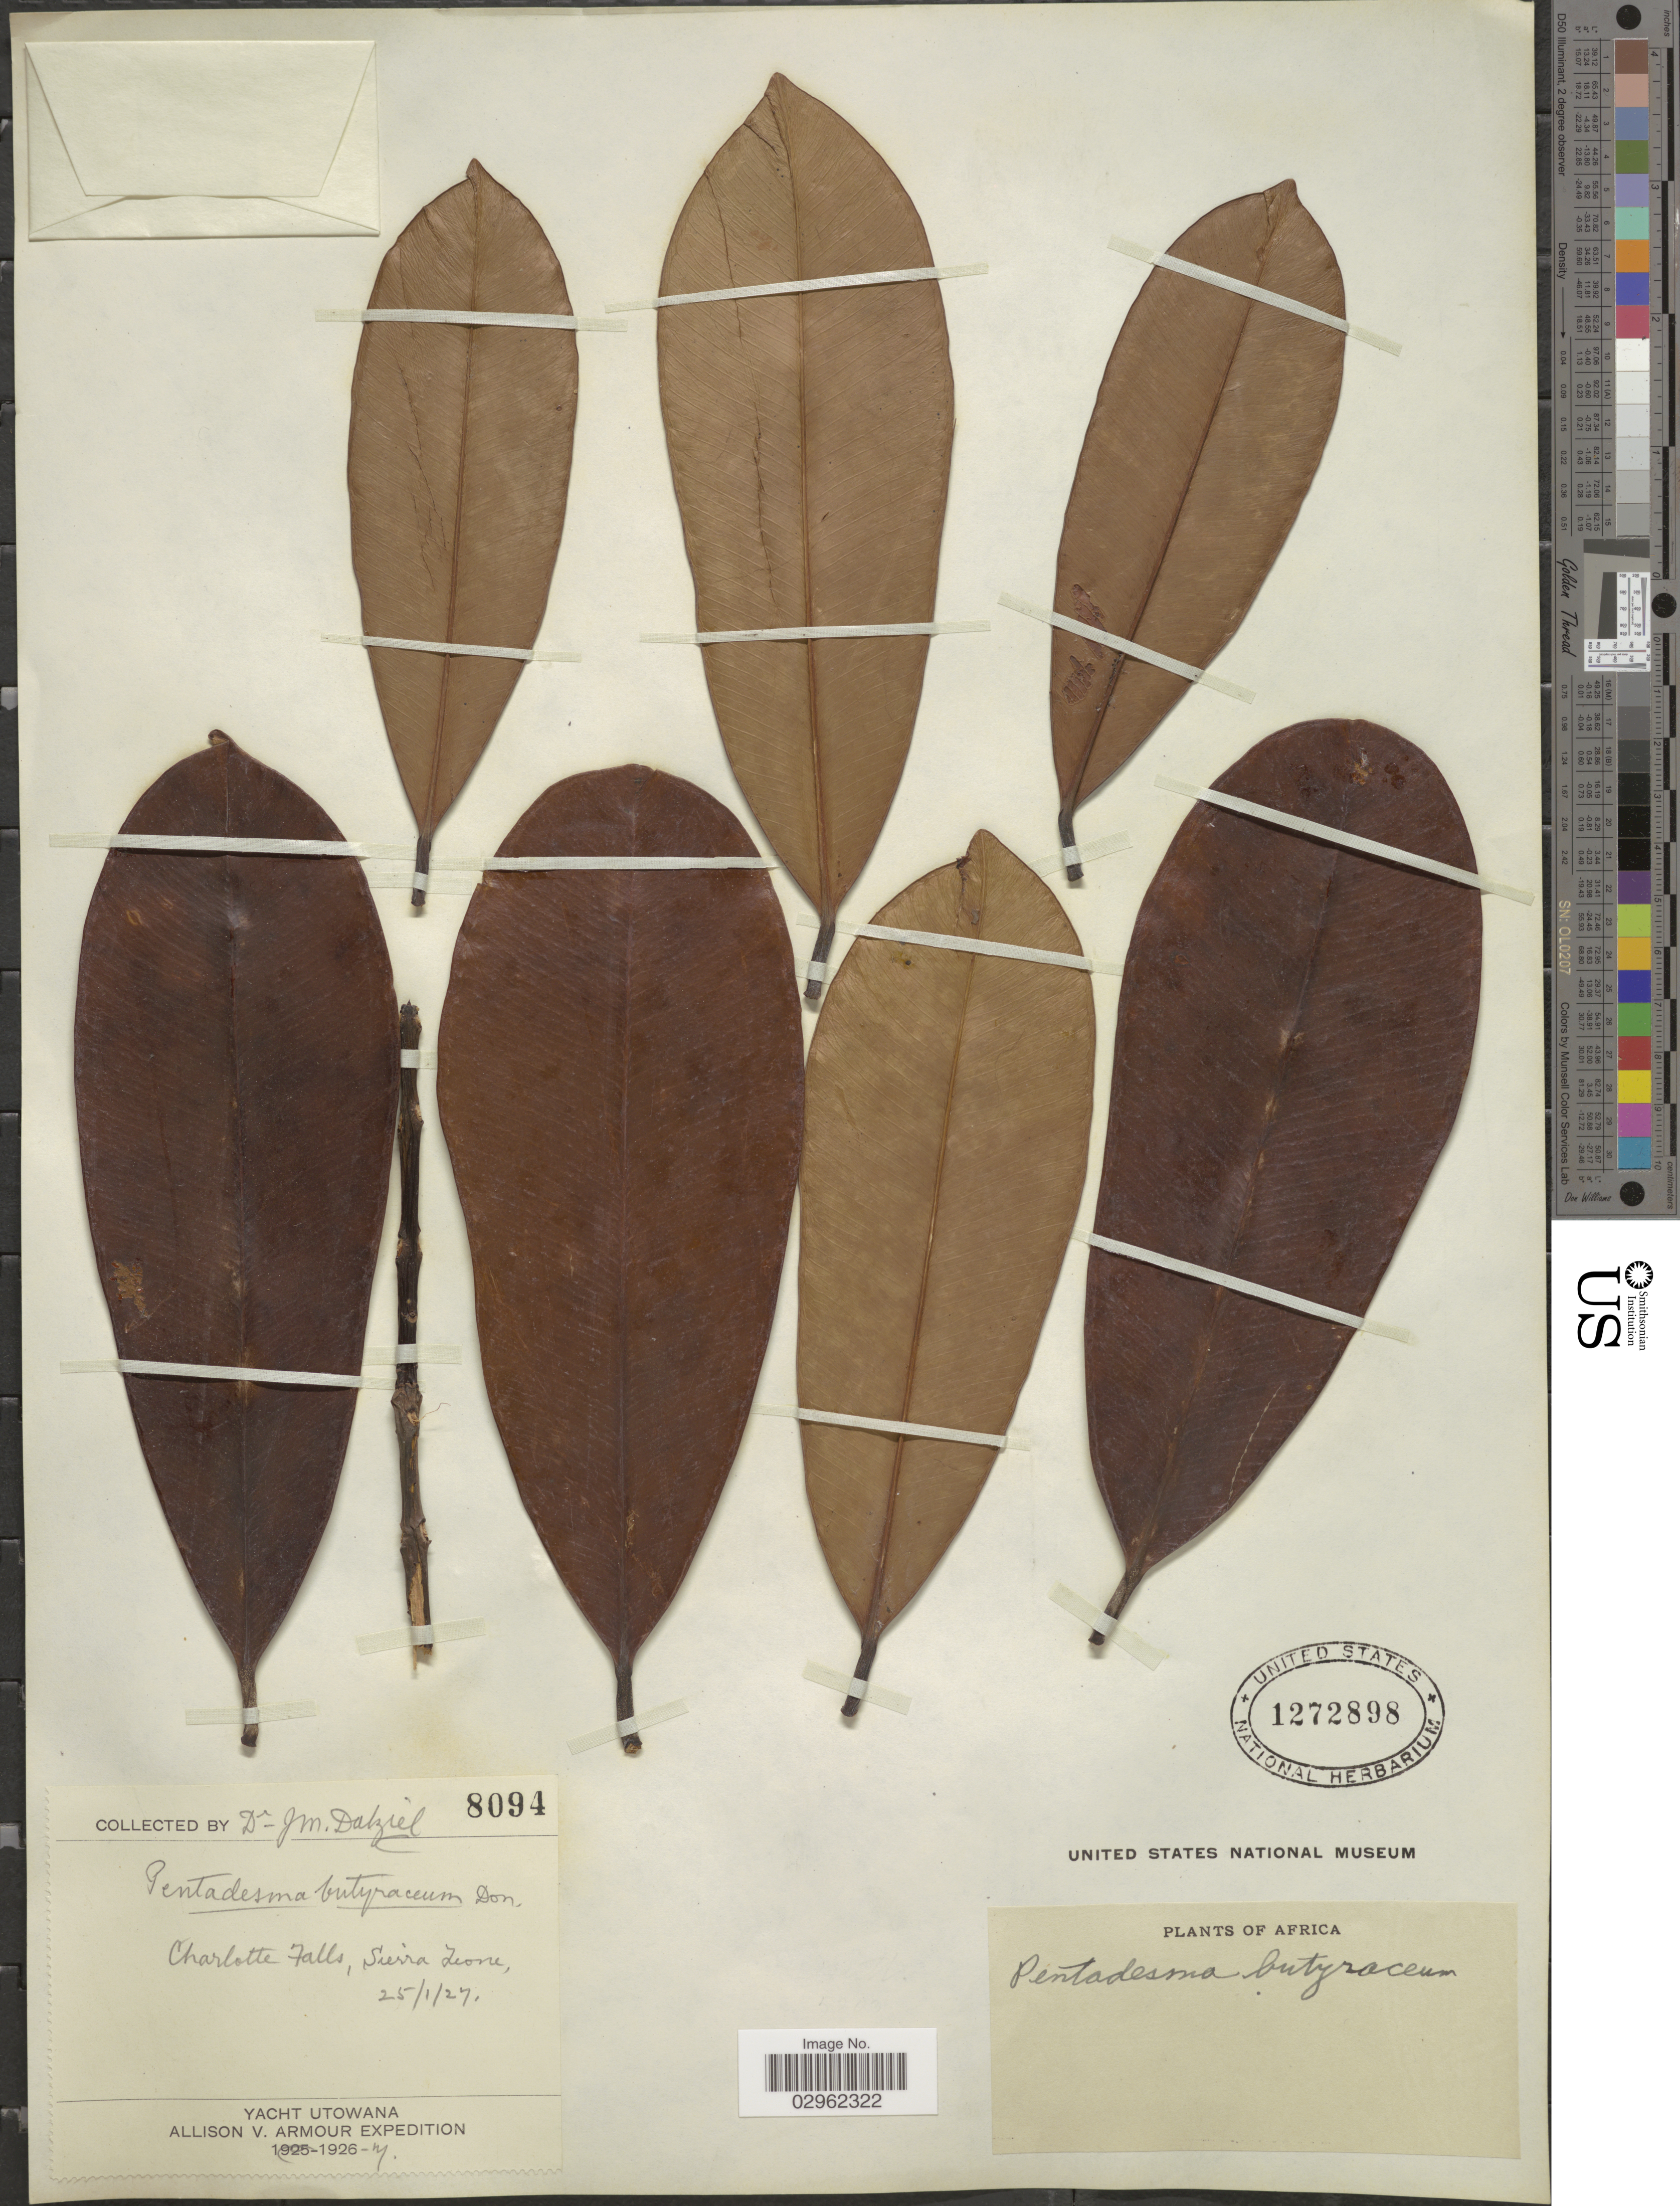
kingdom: Plantae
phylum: Tracheophyta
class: Magnoliopsida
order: Malpighiales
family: Clusiaceae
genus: Pentadesma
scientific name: Pentadesma butyracea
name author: Sabine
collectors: J. Dalziel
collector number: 8094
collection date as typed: Transcribed d/m/y: 25/1/27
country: Sierra Leone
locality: Charlotte Falls.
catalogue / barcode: US 1272898